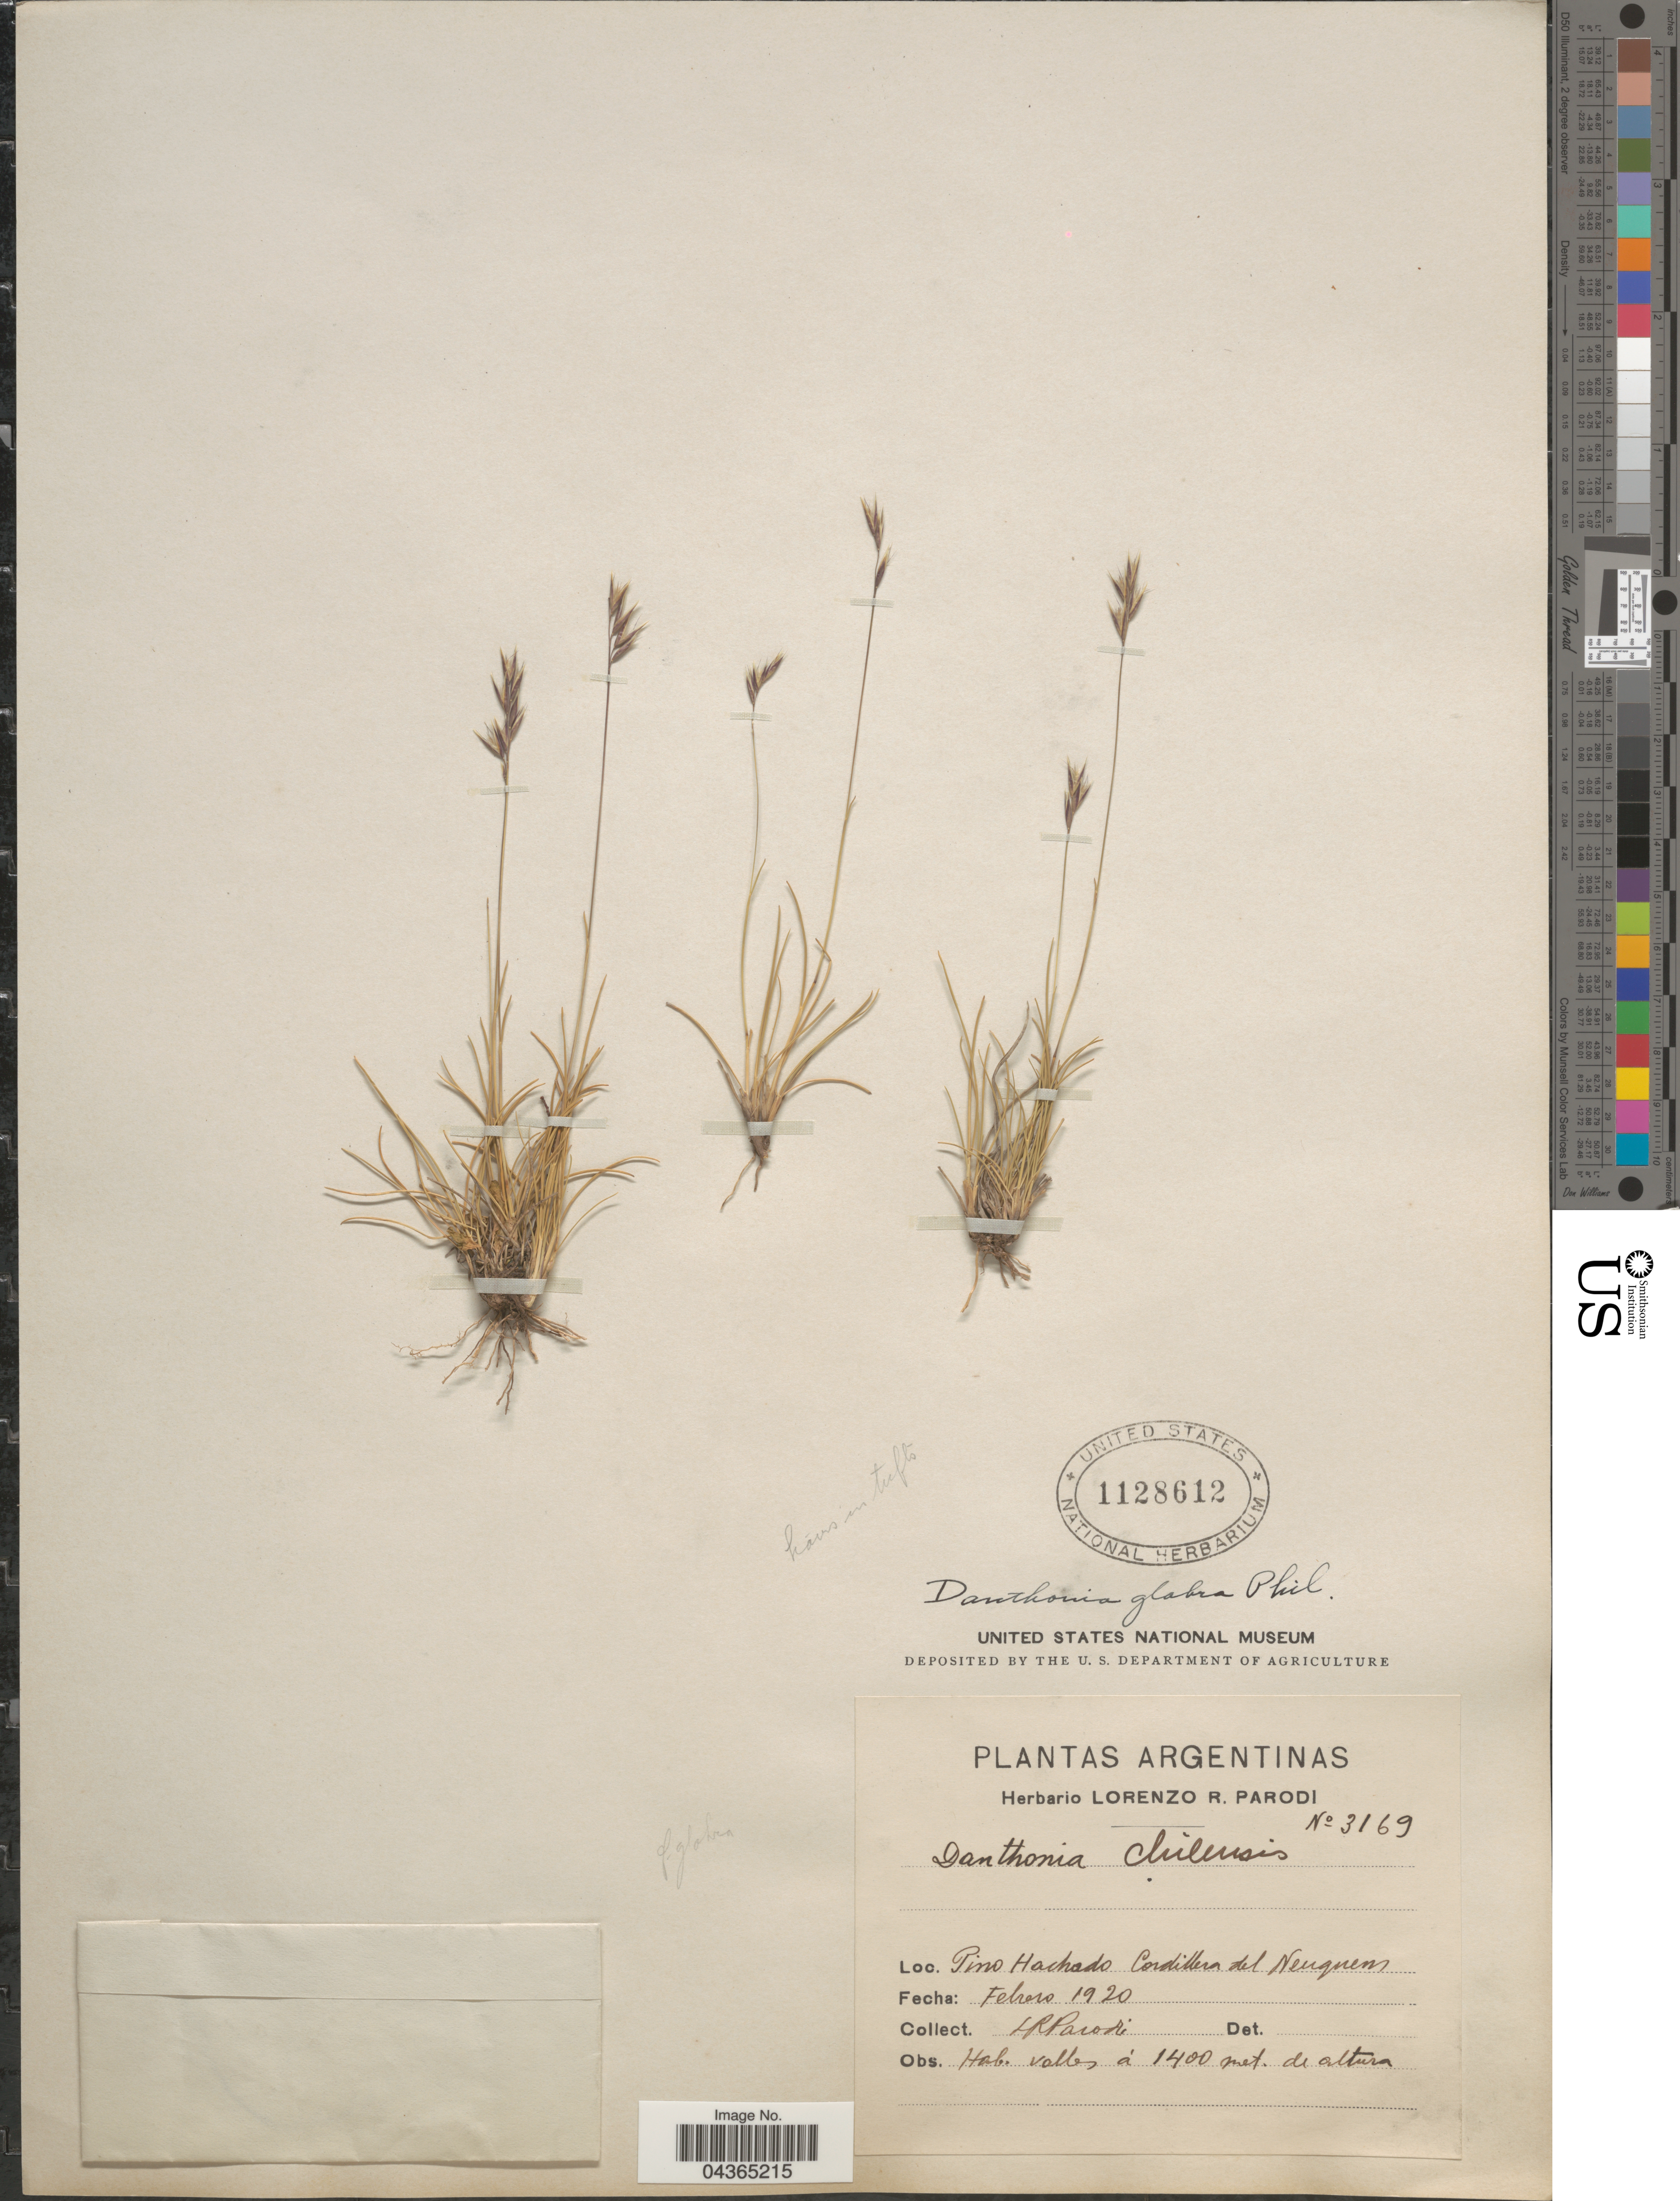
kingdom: Plantae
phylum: Tracheophyta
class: Liliopsida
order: Poales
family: Poaceae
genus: Rytidosperma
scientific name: Rytidosperma violaceum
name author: (É. Desv.) Nicora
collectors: L. R. Parodi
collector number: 3169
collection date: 1920-02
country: Argentina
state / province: Neuquen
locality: Pino Hachado. Cordillera del Neuquen.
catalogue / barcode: US 1128612